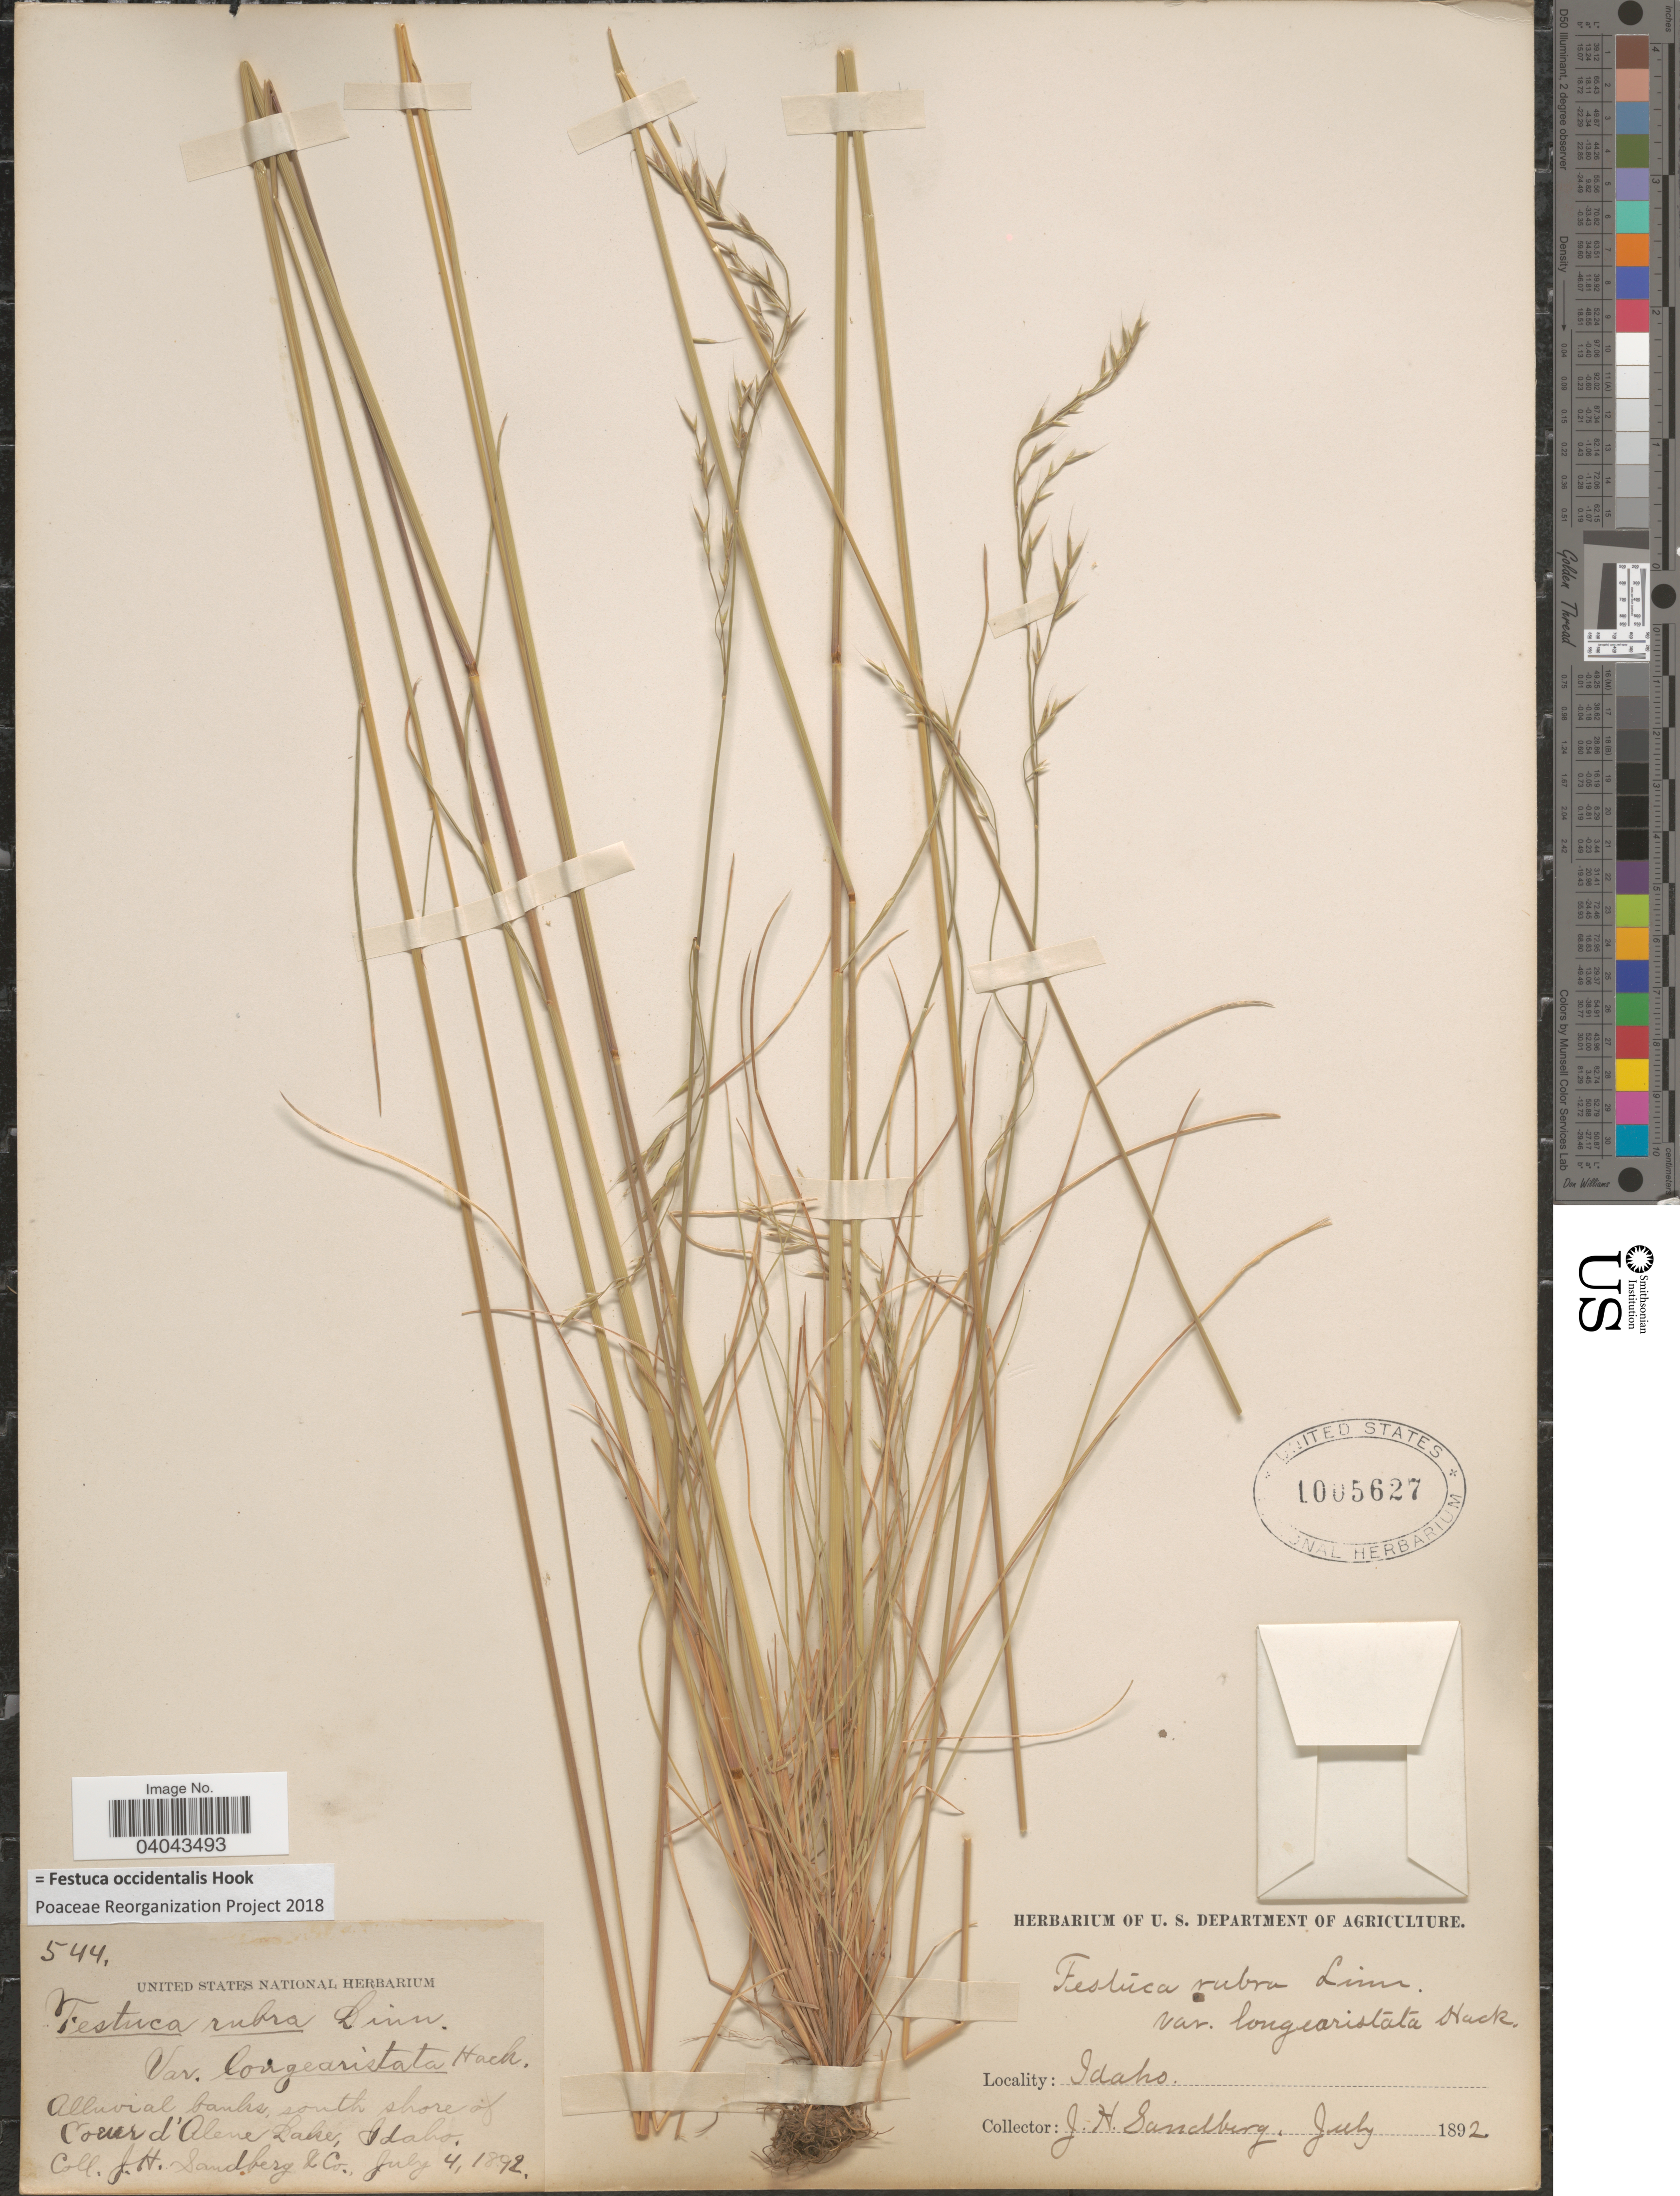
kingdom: Plantae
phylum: Tracheophyta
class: Liliopsida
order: Poales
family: Poaceae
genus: Festuca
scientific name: Festuca occidentalis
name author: Hook.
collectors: J. H. Sandberg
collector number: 544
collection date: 1892-07-04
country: United States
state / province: Idaho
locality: Alluvial banks, south shore of Coeur d' Alene Lake.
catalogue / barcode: US 1005627